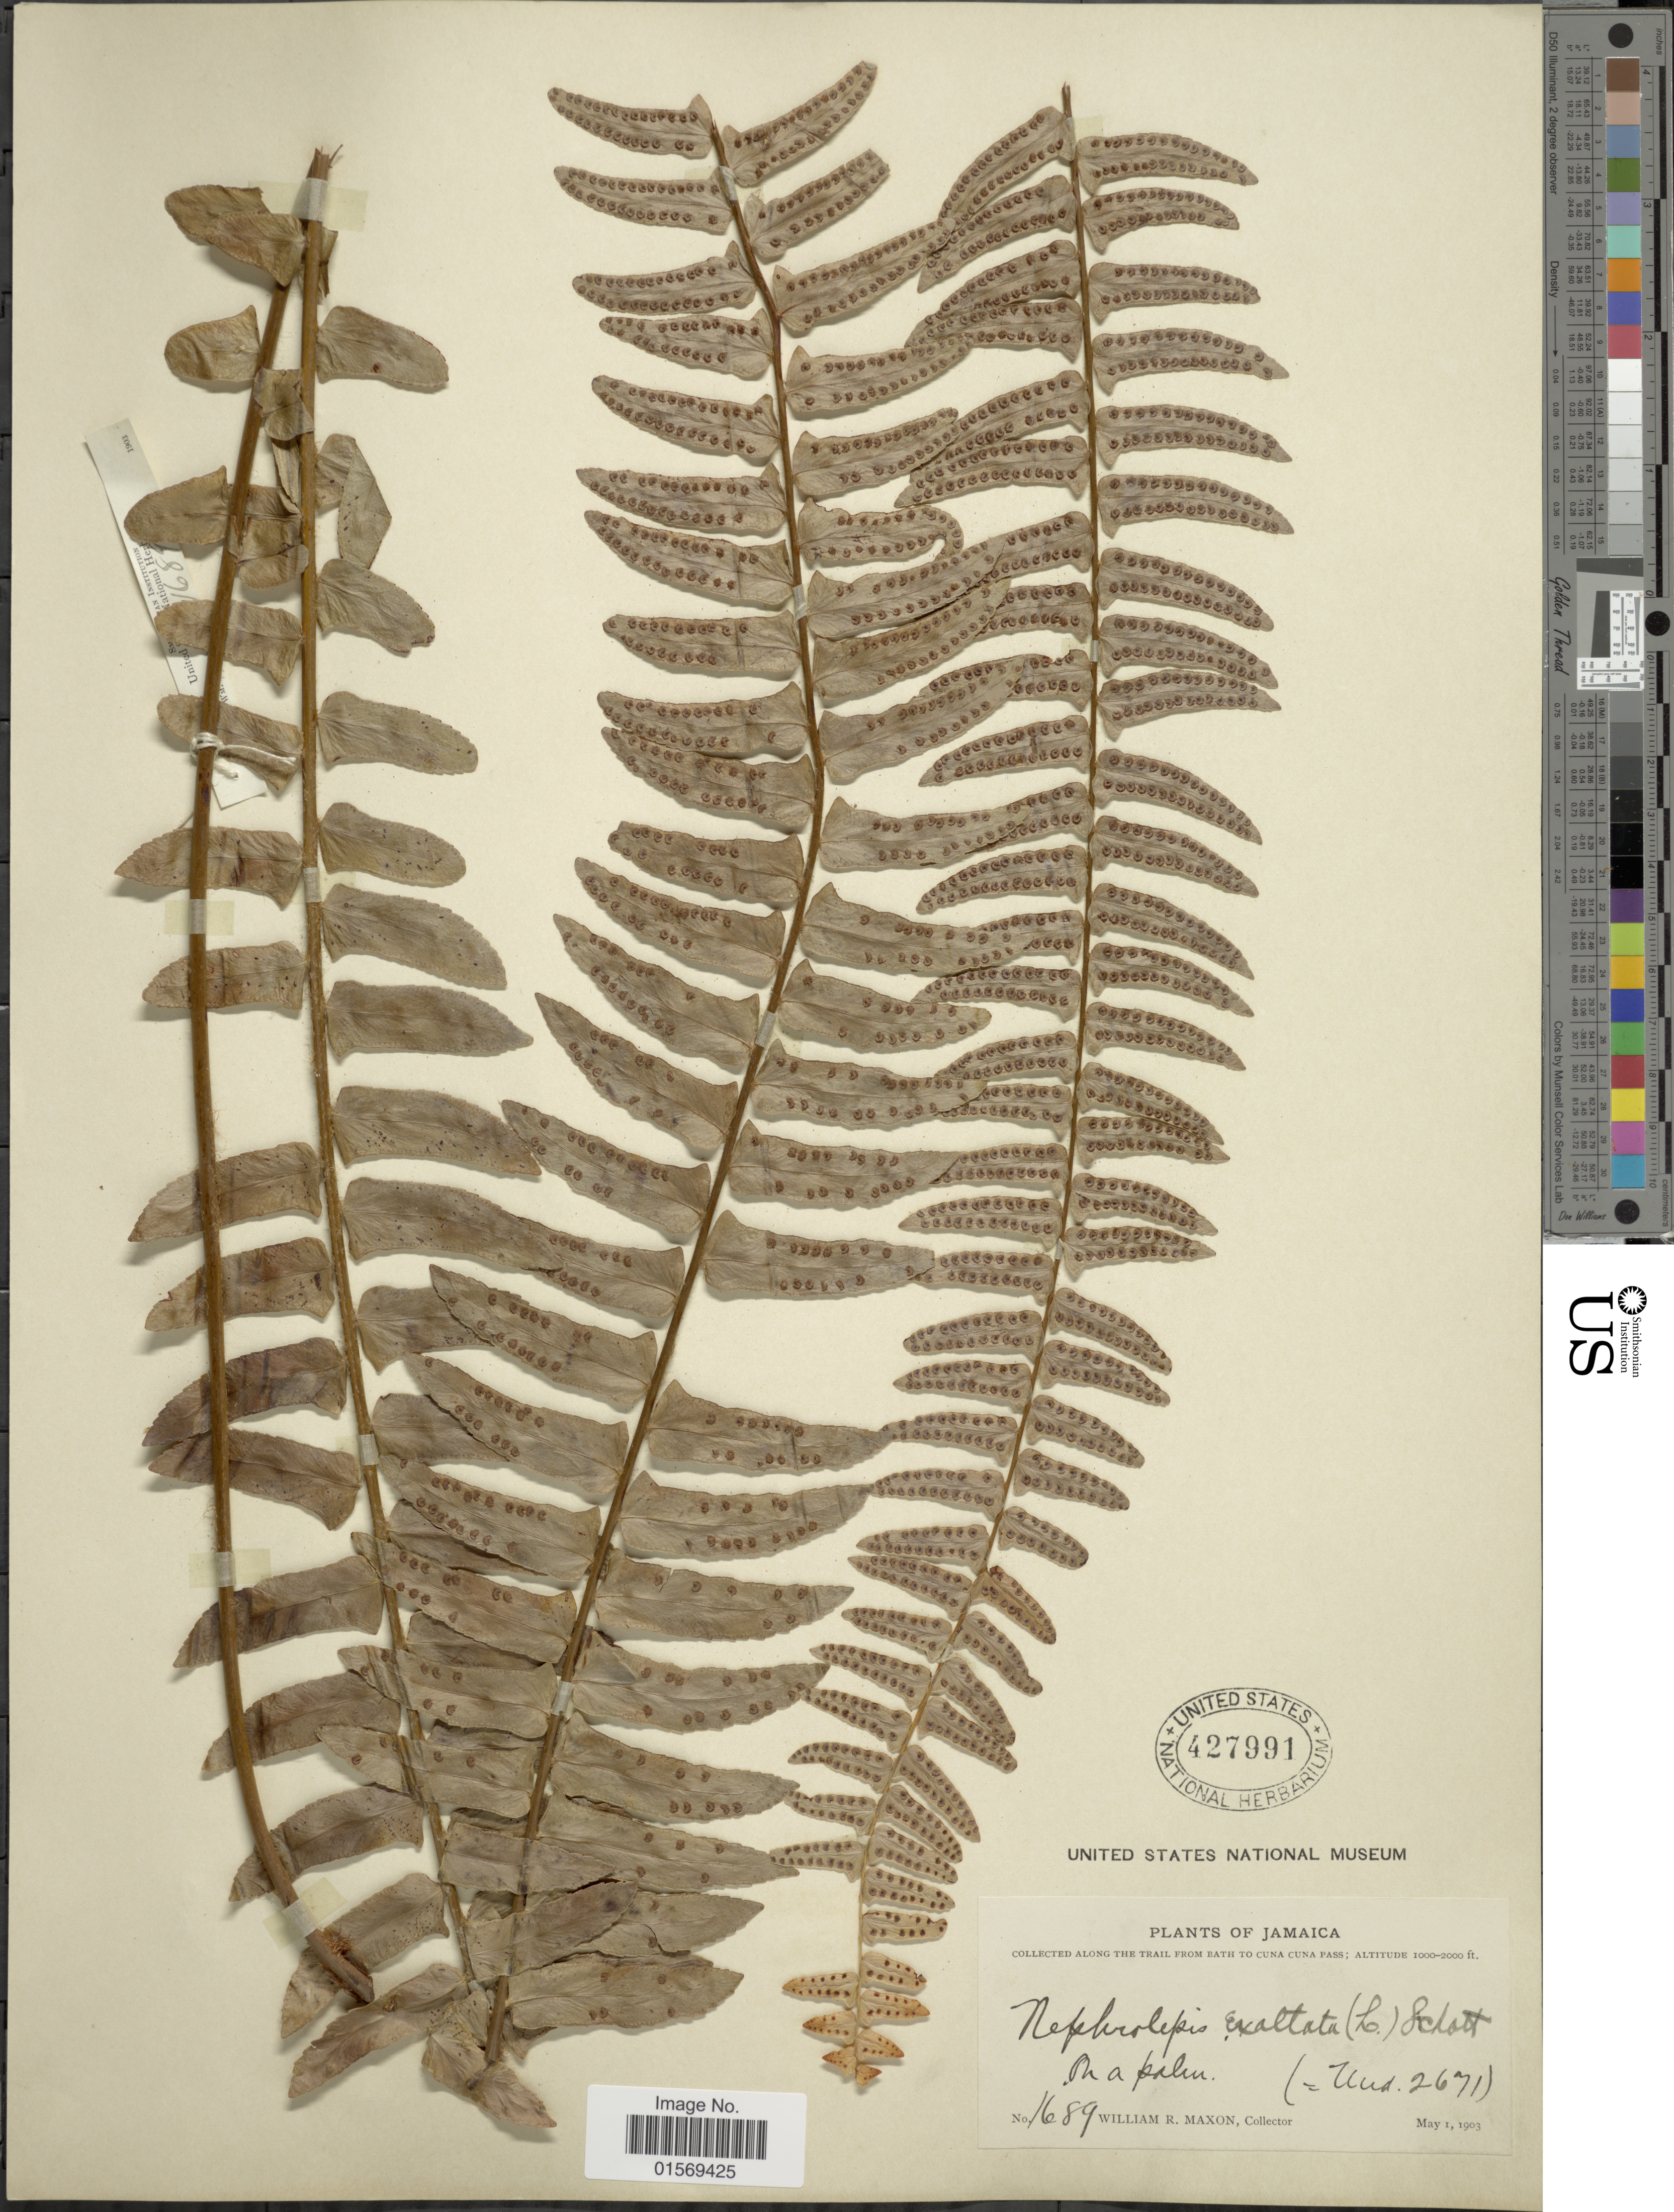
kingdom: Plantae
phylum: Tracheophyta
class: Polypodiopsida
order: Polypodiales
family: Nephrolepidaceae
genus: Nephrolepis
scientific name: Nephrolepis exaltata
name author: (L.) Schott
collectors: W. R. Maxon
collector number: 1689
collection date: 1903-05-01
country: Jamaica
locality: Jamaica, trail bath to Cuna Cuna Pass.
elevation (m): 305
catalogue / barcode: US 427991